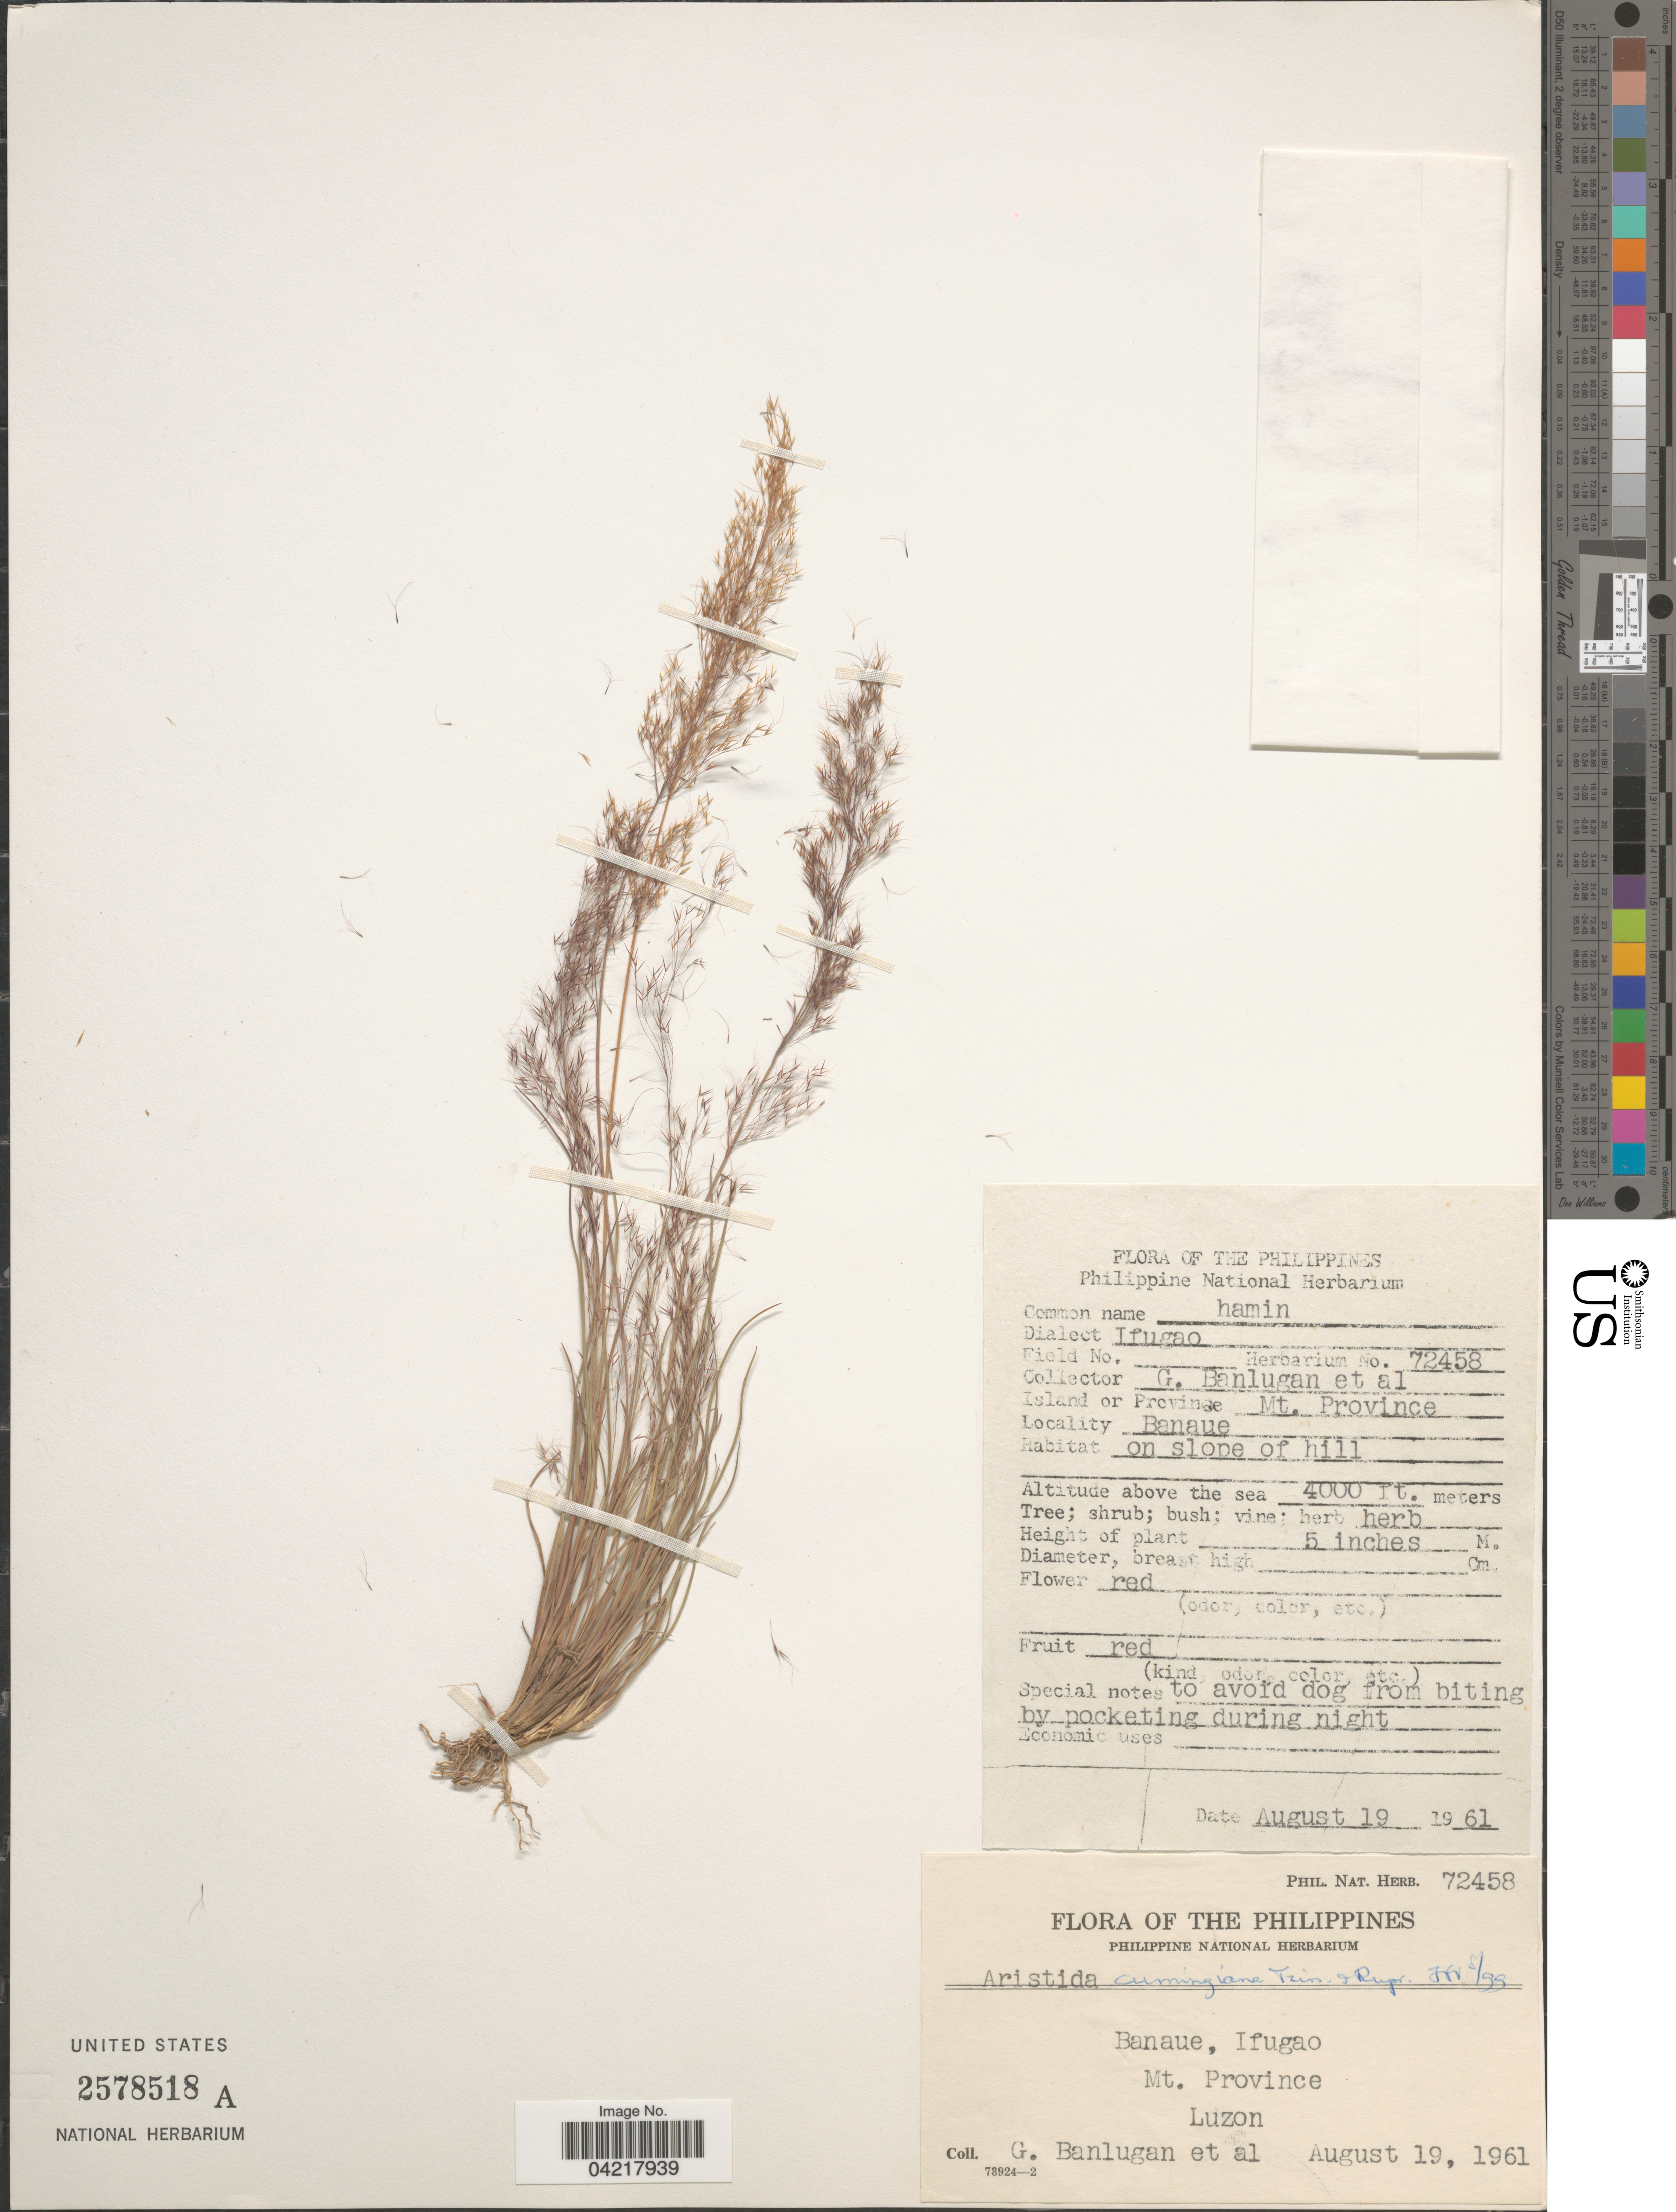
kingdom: Plantae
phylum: Tracheophyta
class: Liliopsida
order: Poales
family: Poaceae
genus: Aristida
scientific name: Aristida cumingiana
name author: Trin. & Rupr.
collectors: G. Banlugan & et al.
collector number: Phil. Nat. Herb. 72458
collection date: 1961-08-19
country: Philippines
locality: Banaue, Ifugao. Mt. Province. Luzon.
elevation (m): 1219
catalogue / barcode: US 2578518A